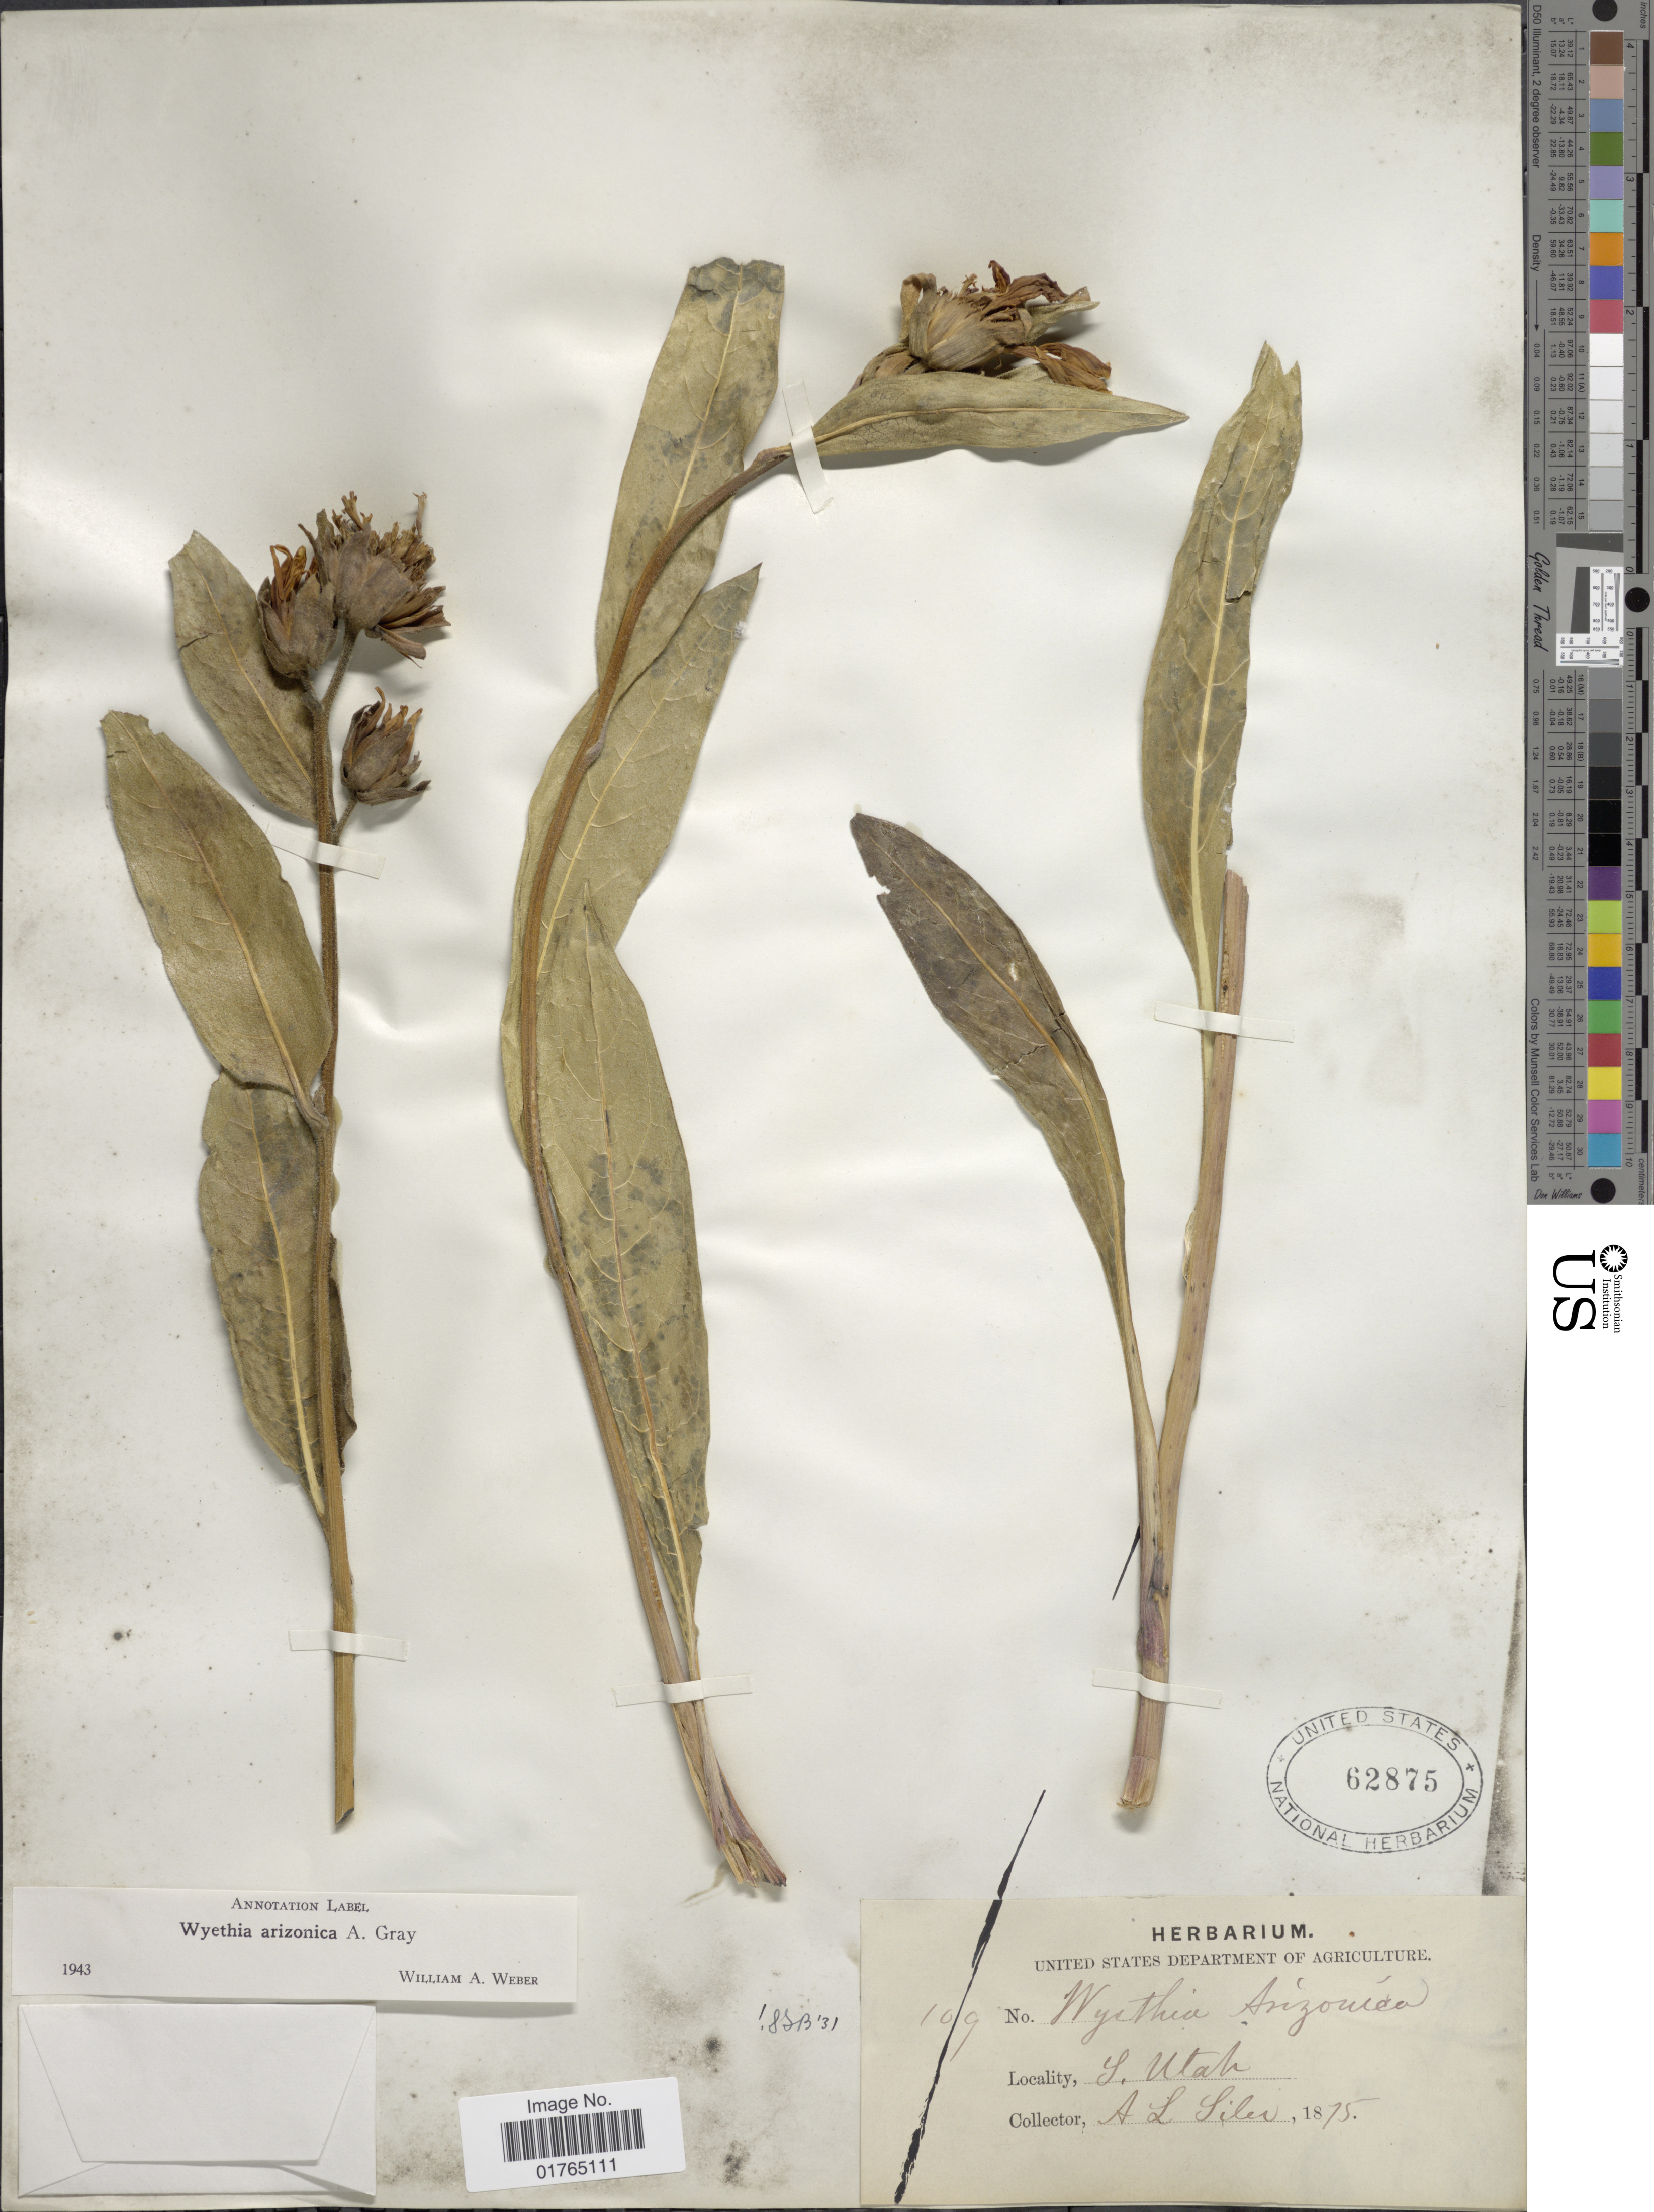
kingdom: Plantae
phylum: Tracheophyta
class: Magnoliopsida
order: Asterales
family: Asteraceae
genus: Wyethia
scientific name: Wyethia arizonica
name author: A. Gray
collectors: A. Siler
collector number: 109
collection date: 1875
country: United States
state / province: Utah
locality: S. Utah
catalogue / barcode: US 62875